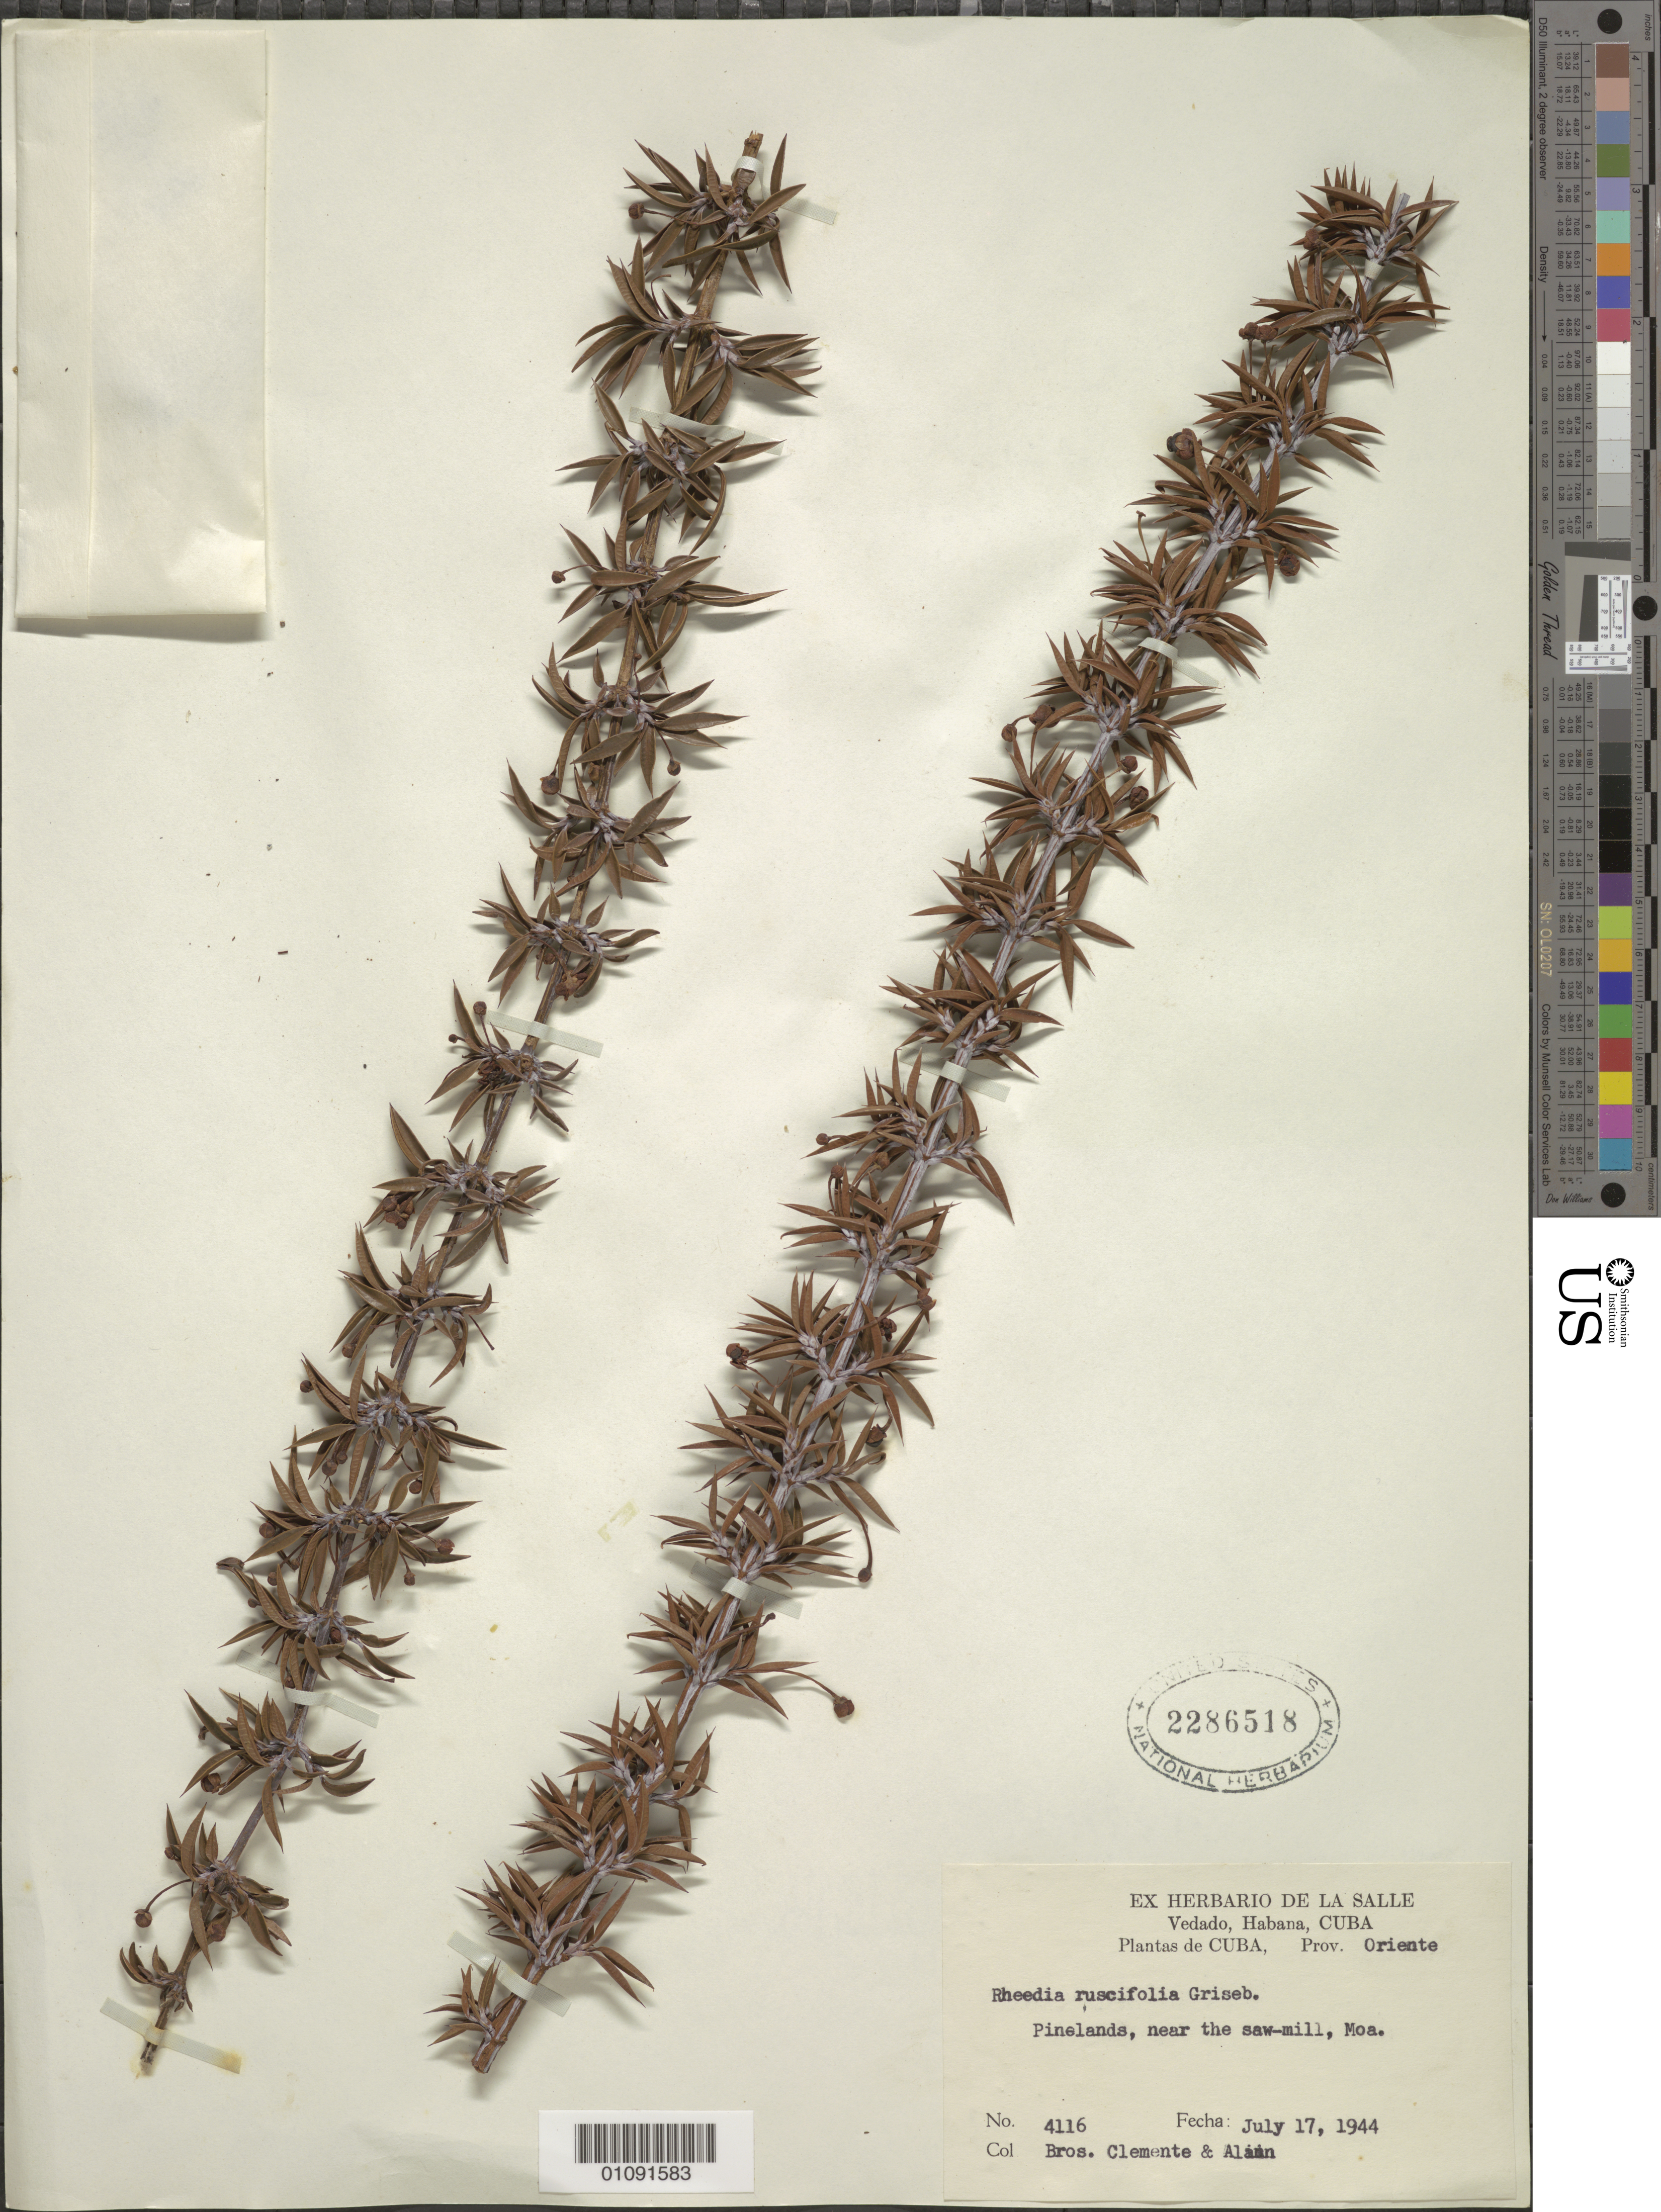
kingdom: Plantae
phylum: Tracheophyta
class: Magnoliopsida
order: Malpighiales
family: Clusiaceae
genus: Garcinia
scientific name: Garcinia ruscifolia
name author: (Griseb.) Borhidi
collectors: Bro. Clemente & A. H. Liogier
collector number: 4116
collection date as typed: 17 Jul 1944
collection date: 1944-07-17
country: Cuba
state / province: Holguín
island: Cuba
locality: Pinelands, near the saw-mill,Moa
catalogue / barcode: US 2286518